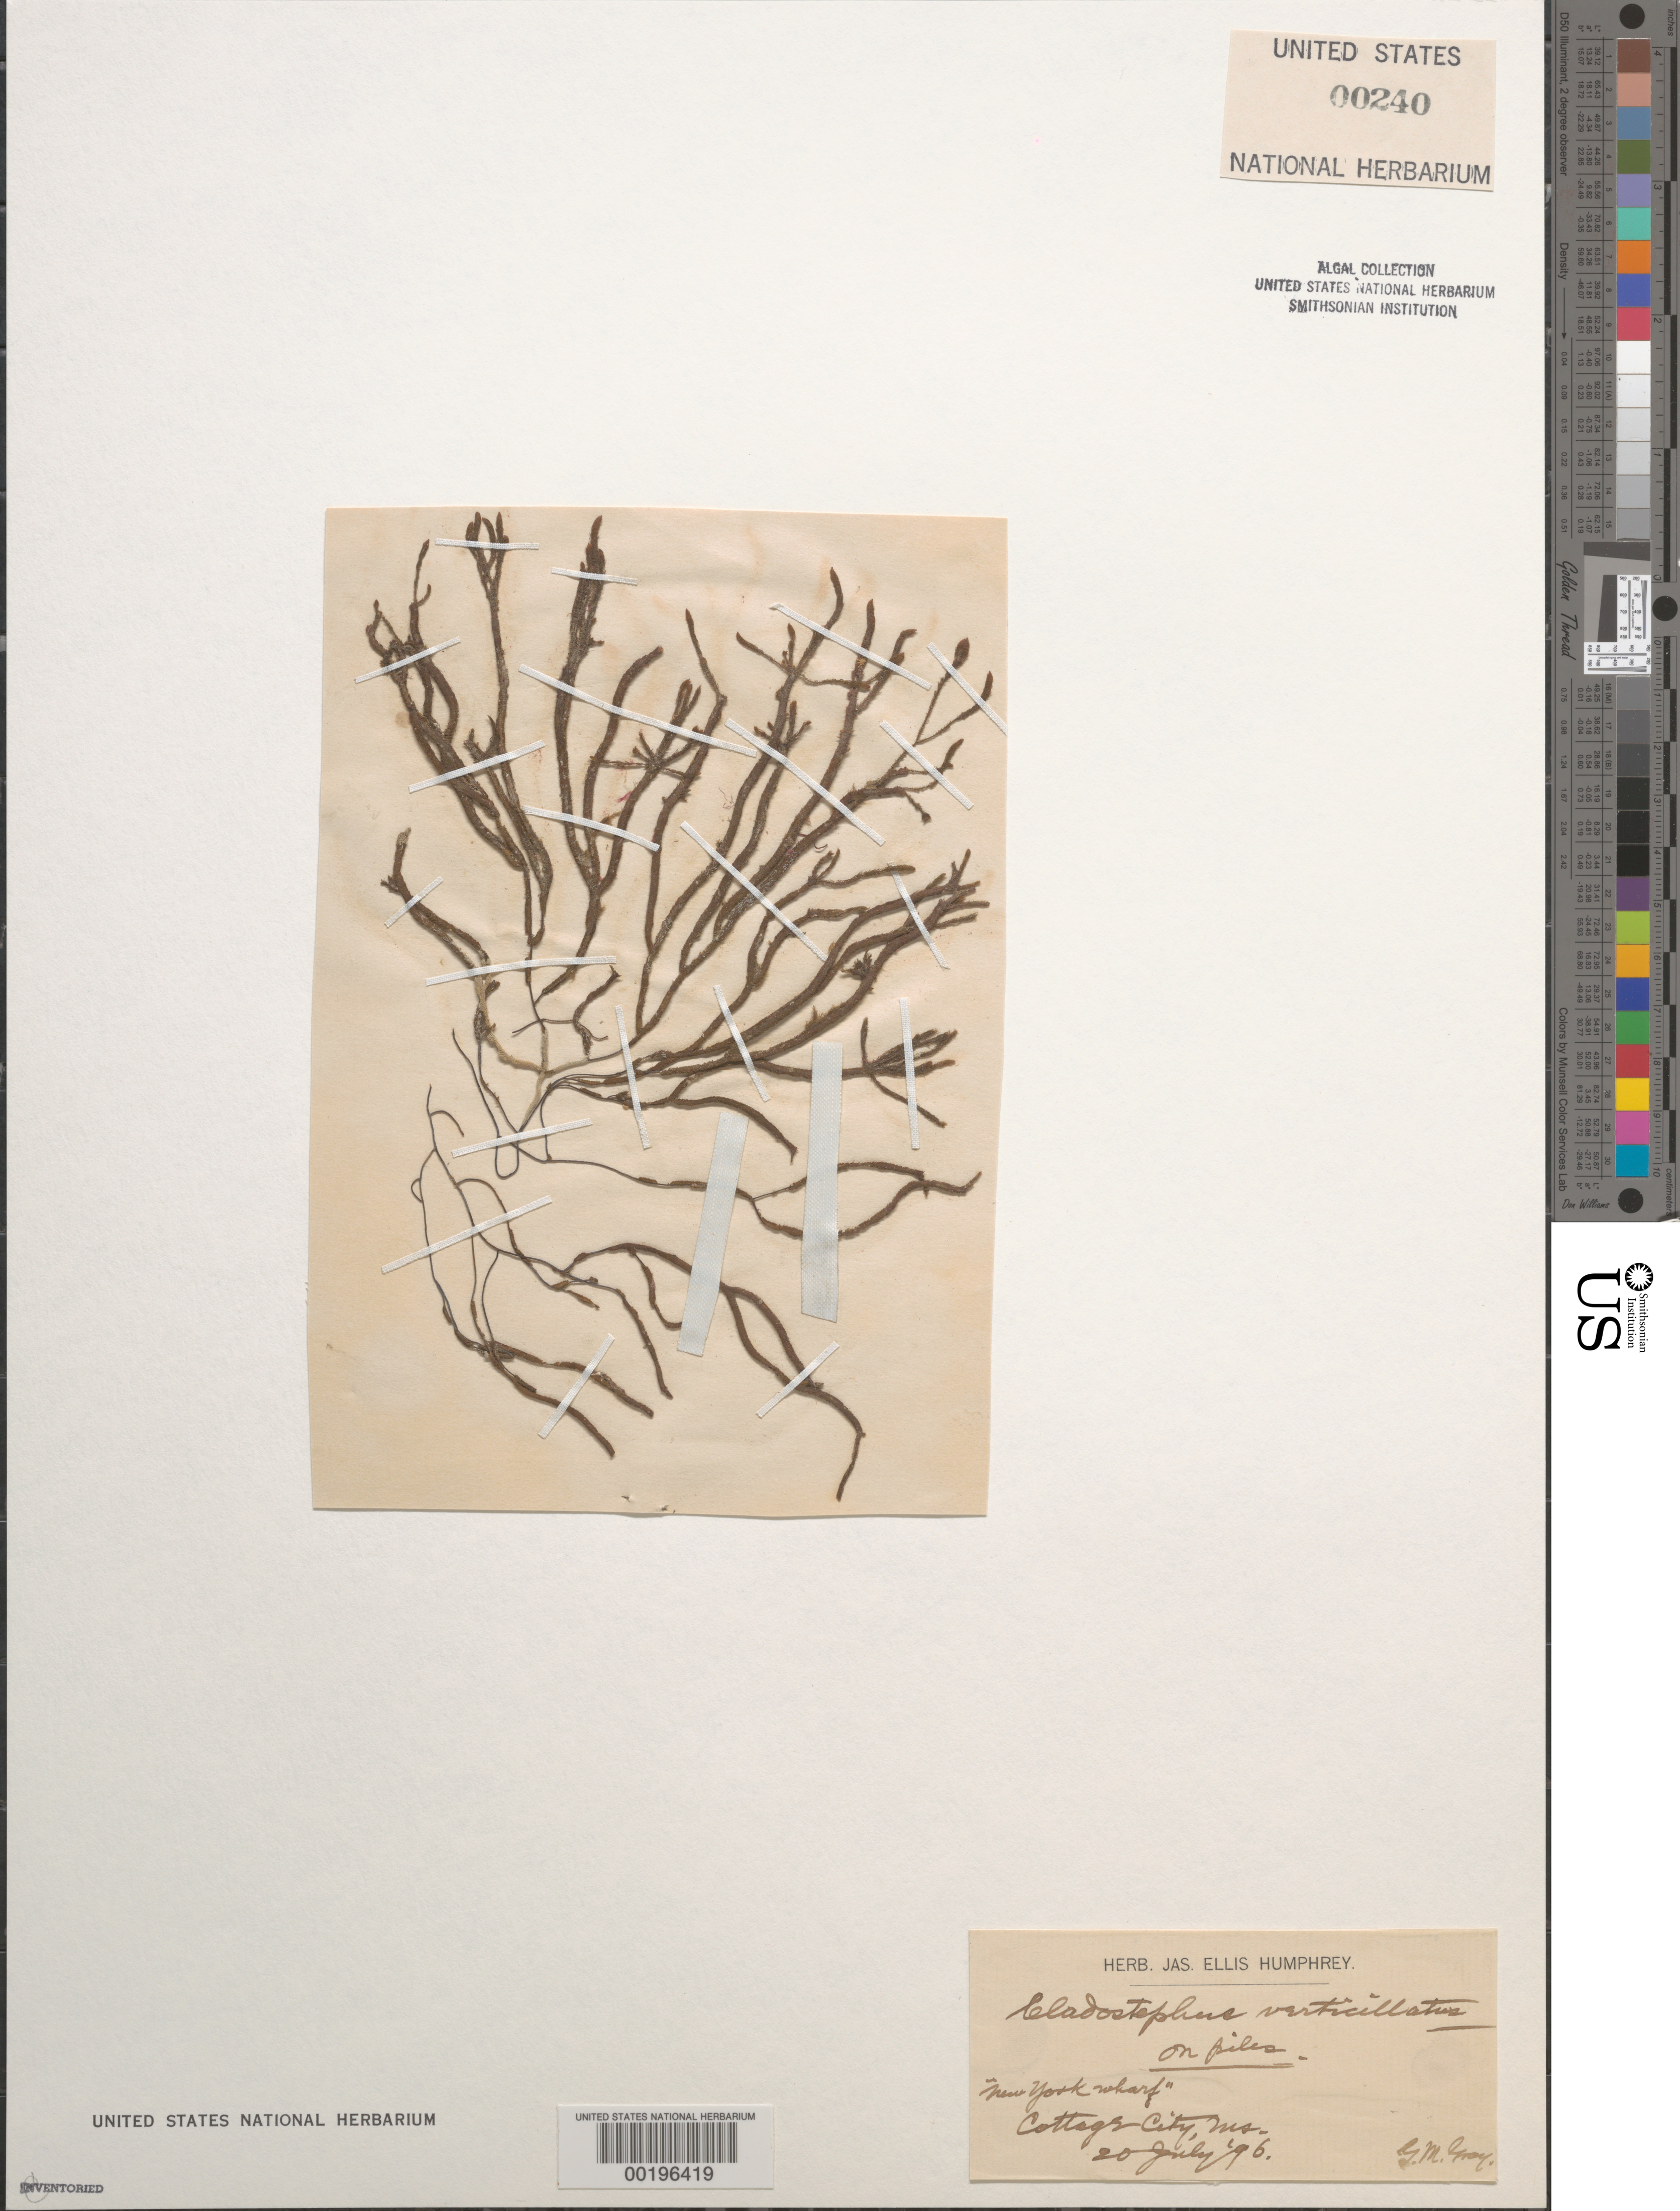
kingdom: Chromista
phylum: Ochrophyta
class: Phaeophyceae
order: Sphacelariales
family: Cladostephaceae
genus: Cladostephus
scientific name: Cladostephus hirsutus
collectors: G. M. Gray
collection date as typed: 20 Jul 1896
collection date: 1896-07-20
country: United States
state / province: Massachusetts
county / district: Dukes County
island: Martha's Vineyard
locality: Cottage City, New York Wharf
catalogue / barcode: US 240